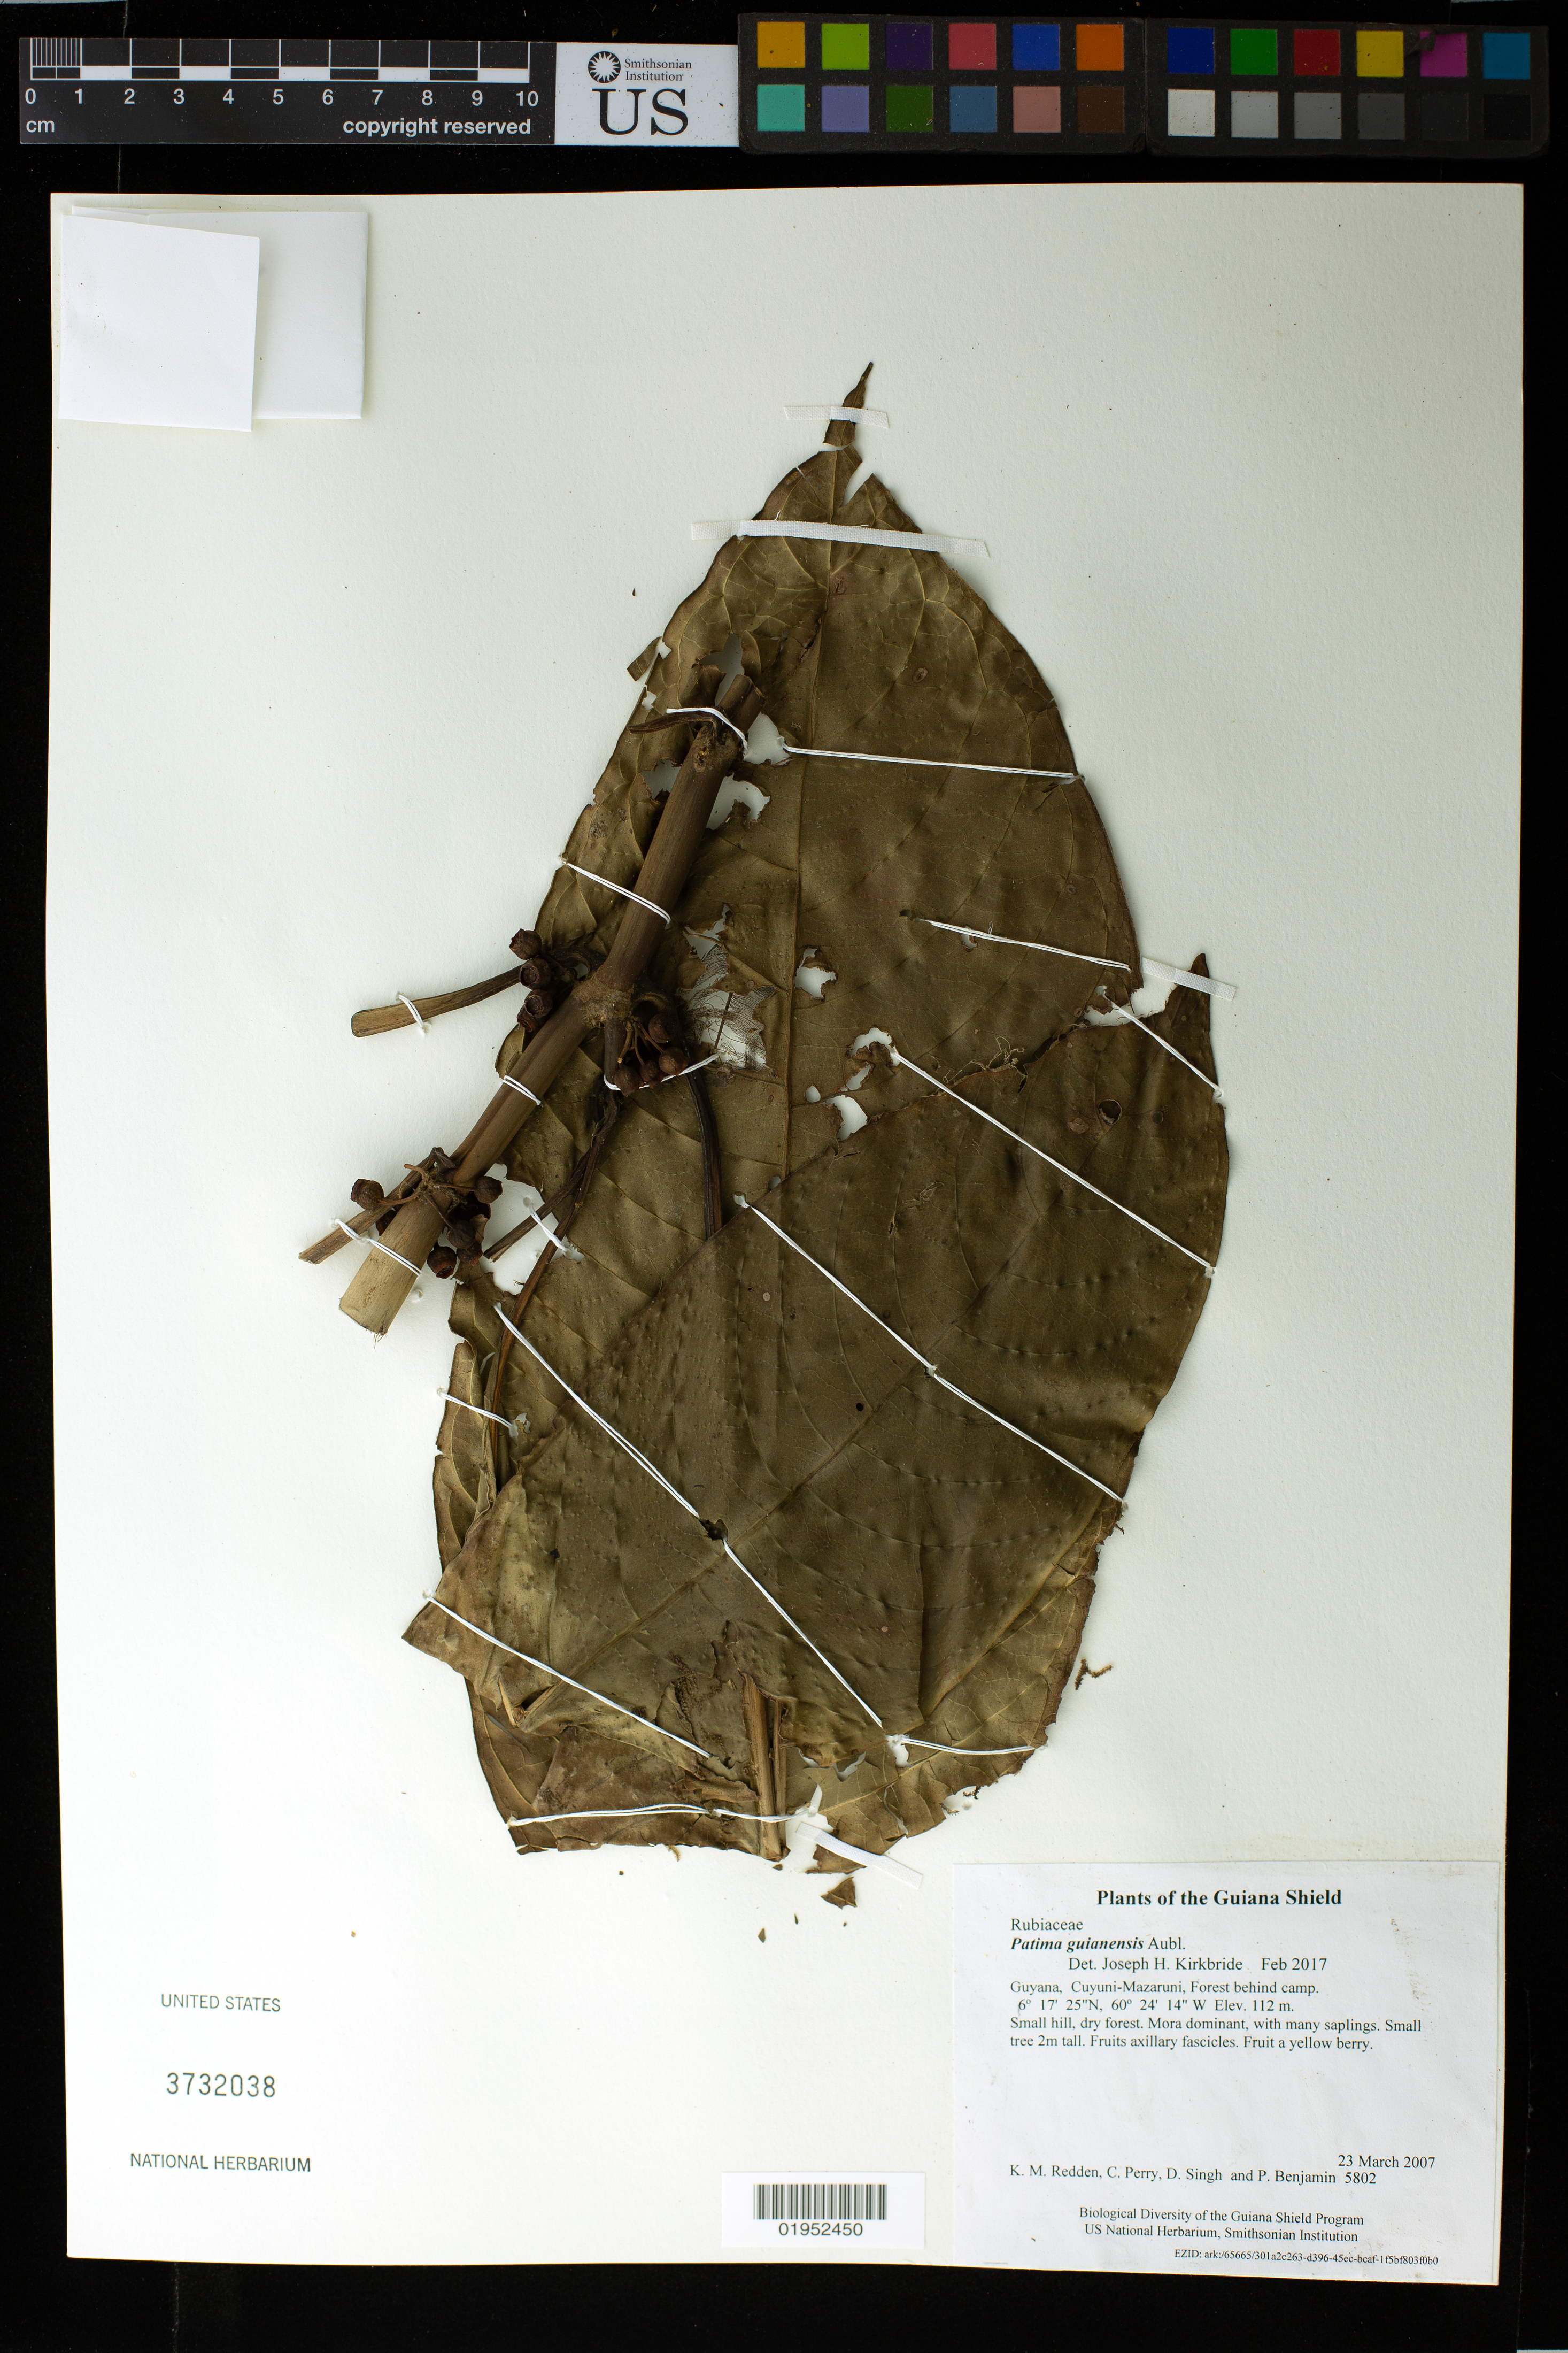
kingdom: Plantae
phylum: Tracheophyta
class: Magnoliopsida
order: Gentianales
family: Rubiaceae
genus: Patima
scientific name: Patima guianensis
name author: Aubl.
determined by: Kirkbride, J. H.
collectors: K. M. Redden, C. Perry, D. Singh & P. Benjamin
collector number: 5802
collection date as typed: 23 March 2007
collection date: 2007-03-23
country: Guyana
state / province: Cuyuni-Mazaruni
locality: Forest behind camp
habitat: Small hill, dry forest. Mora dominant, with many saplings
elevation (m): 112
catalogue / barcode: US 3732038